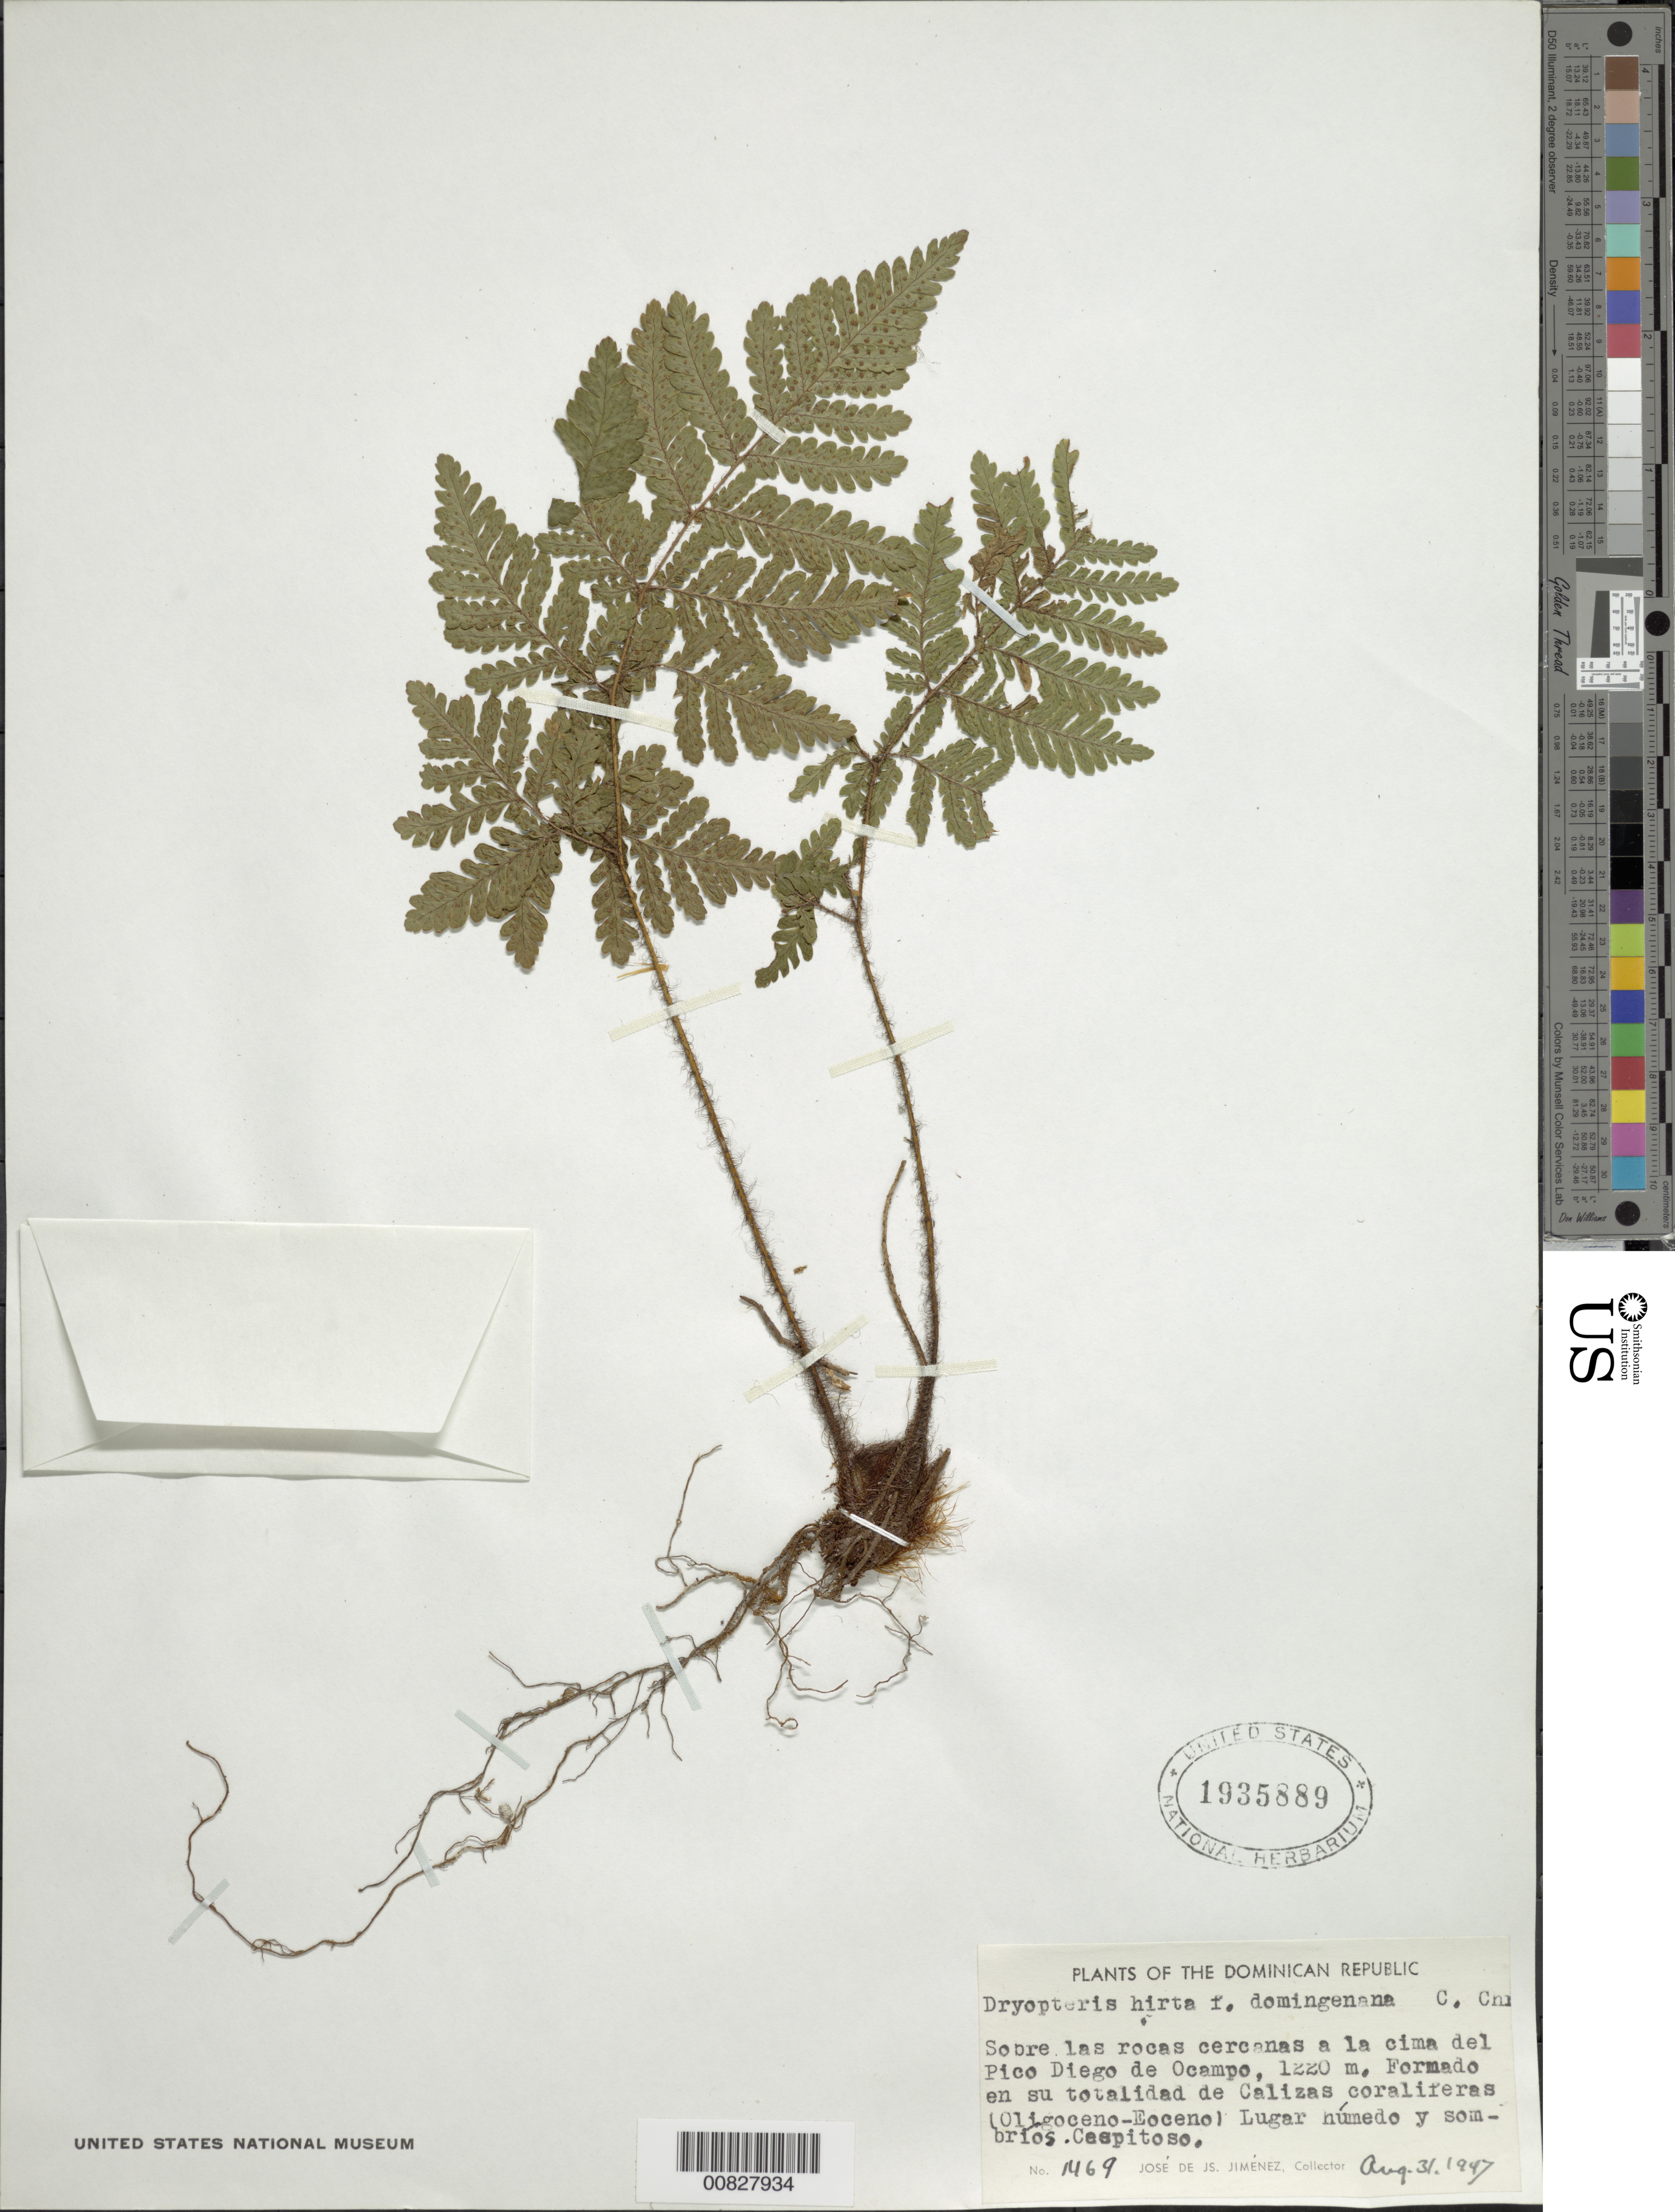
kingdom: Plantae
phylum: Tracheophyta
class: Polypodiopsida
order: Polypodiales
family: Dryopteridaceae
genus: Ctenitis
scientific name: Ctenitis hirta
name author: (Sw.) Ching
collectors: J. J. Jiménez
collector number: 1469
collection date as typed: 31 Aug 1947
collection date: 1947-08-31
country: Dominican Republic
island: Hispaniola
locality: Pico Diego de Ocampo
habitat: Sobre las rocas cercanas a la cima, formado su totalidad de calizas coraliferas (Oligoceno-Eoceno), lugar húmedo y sombrios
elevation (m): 1220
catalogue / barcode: US 1935889